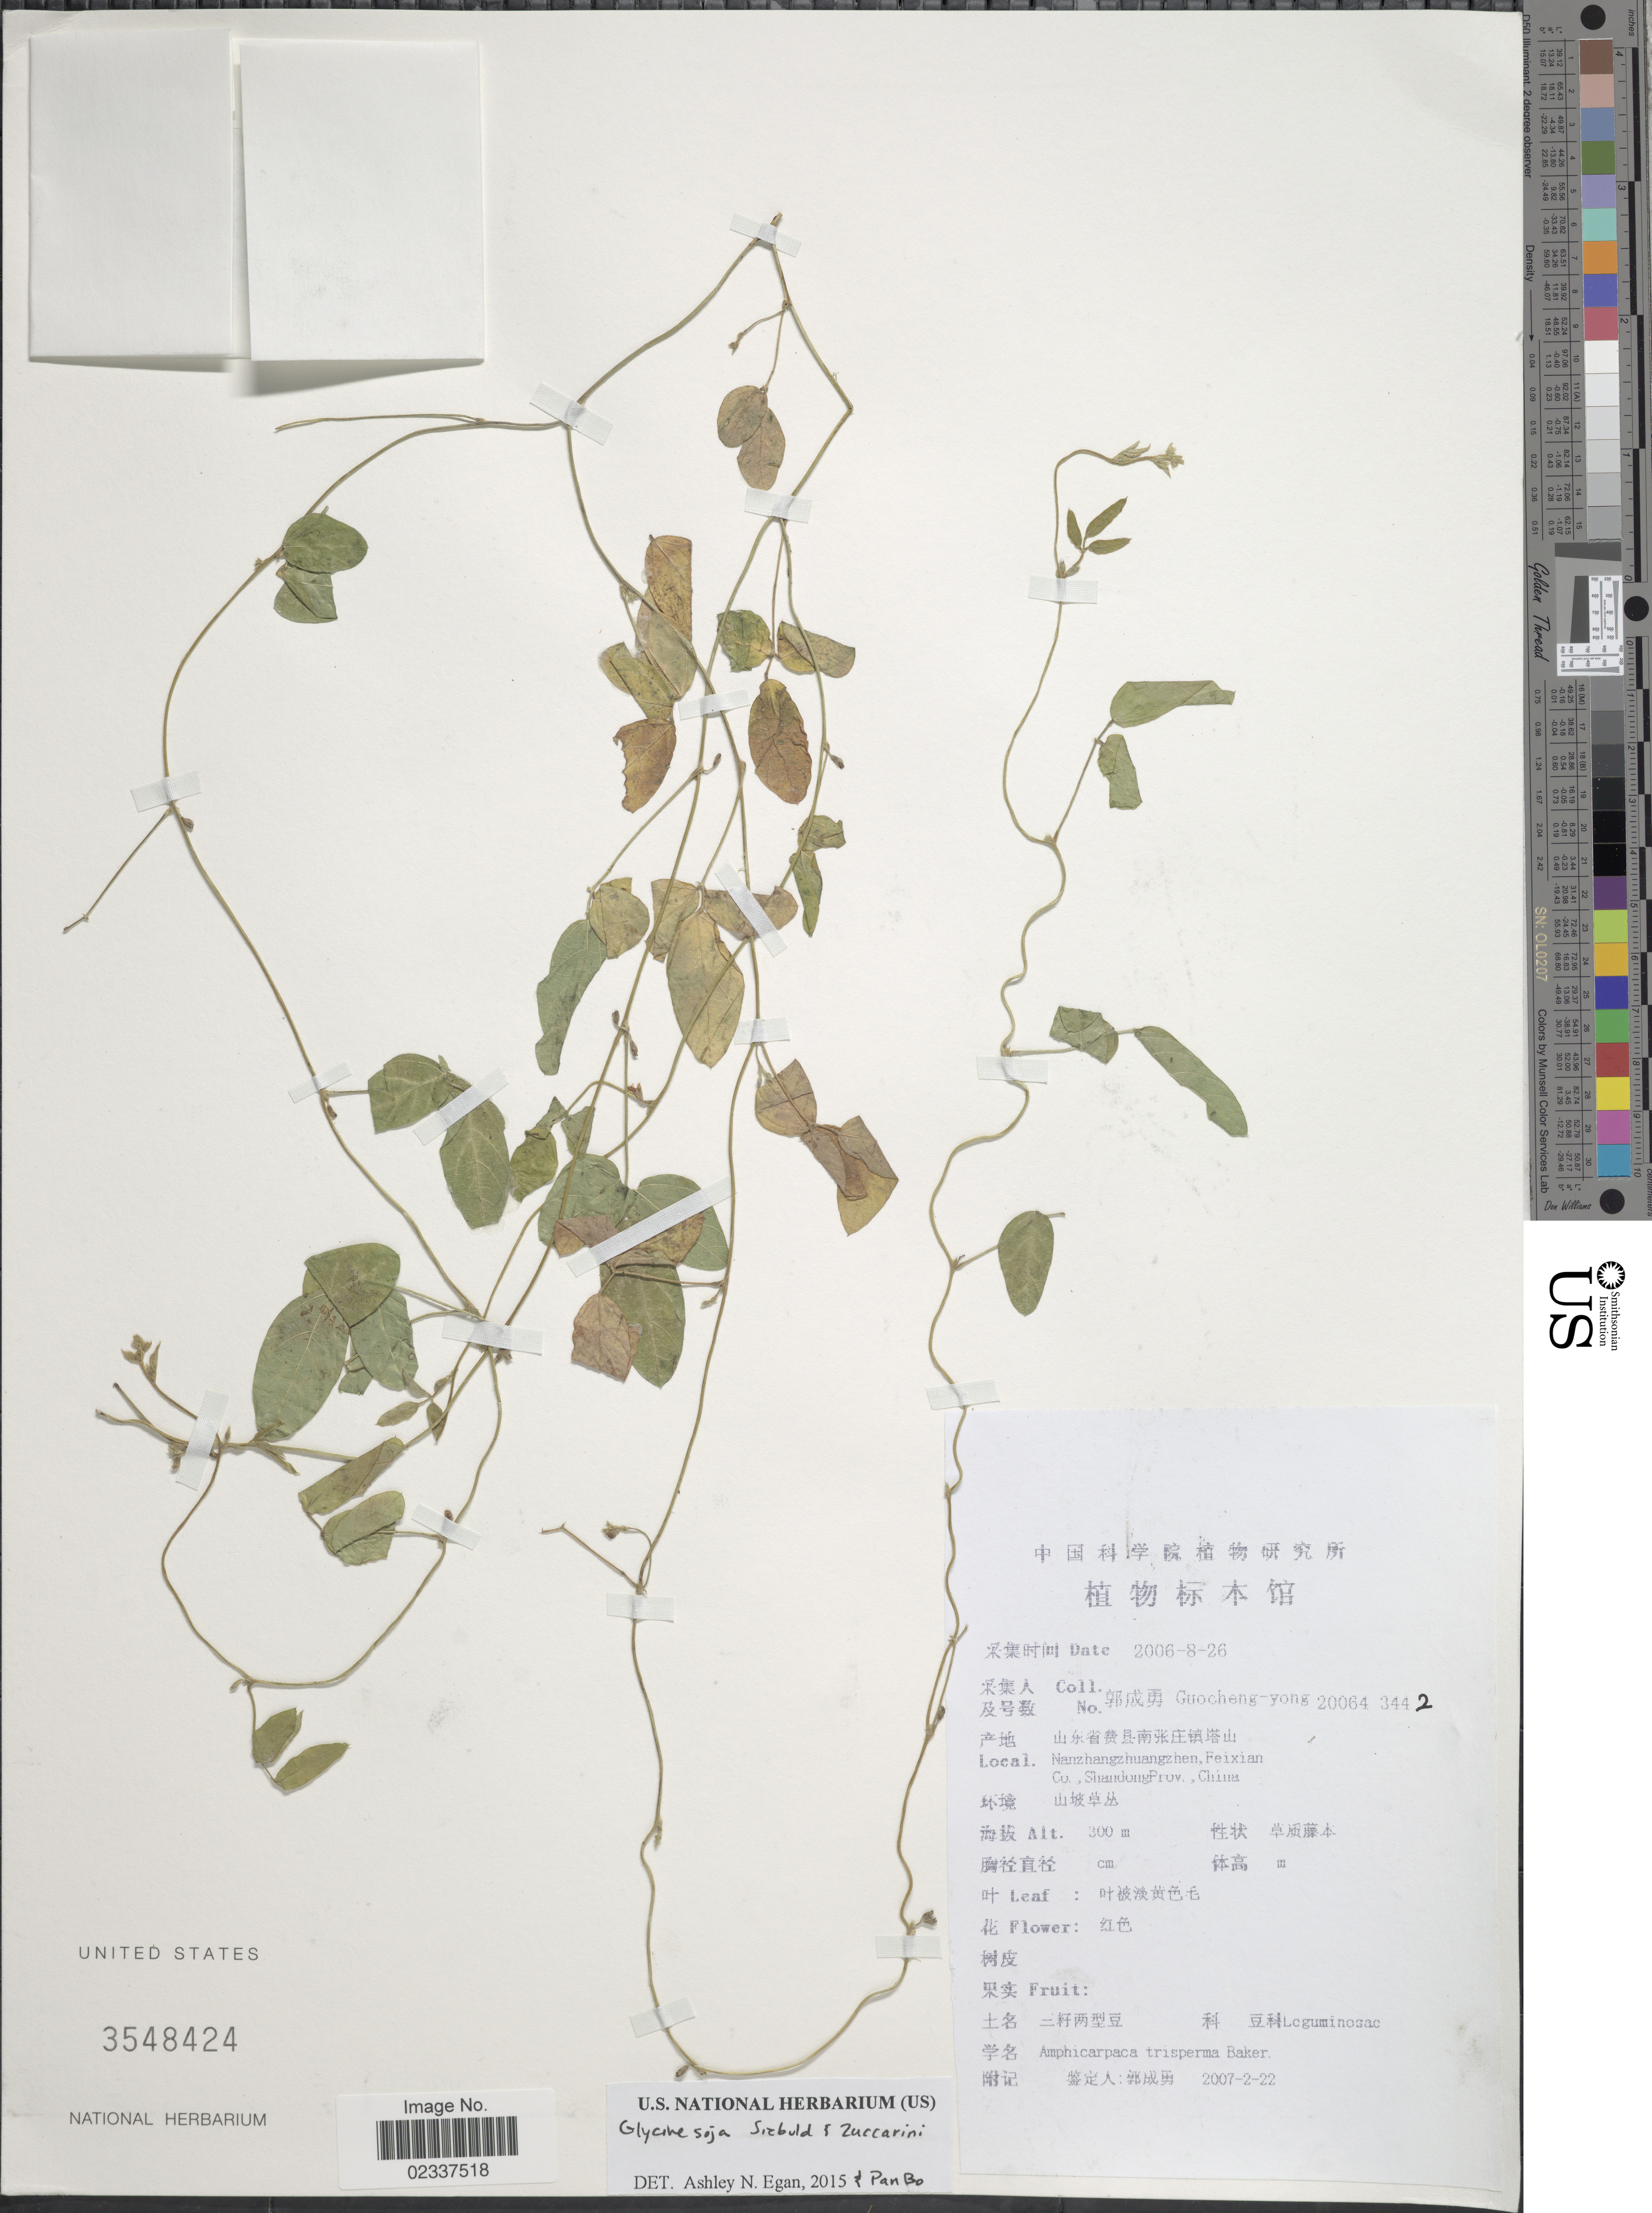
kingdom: Plantae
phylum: Tracheophyta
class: Magnoliopsida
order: Fabales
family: Fabaceae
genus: Glycine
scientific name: Glycine soja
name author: Siebold & Zucc.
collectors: Guo cheng-yong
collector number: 20064-344-2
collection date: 2006-08-26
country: China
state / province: Shandong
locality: Nanzhangzhuanzhen, Feixian Co.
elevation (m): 300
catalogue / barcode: US 3548424